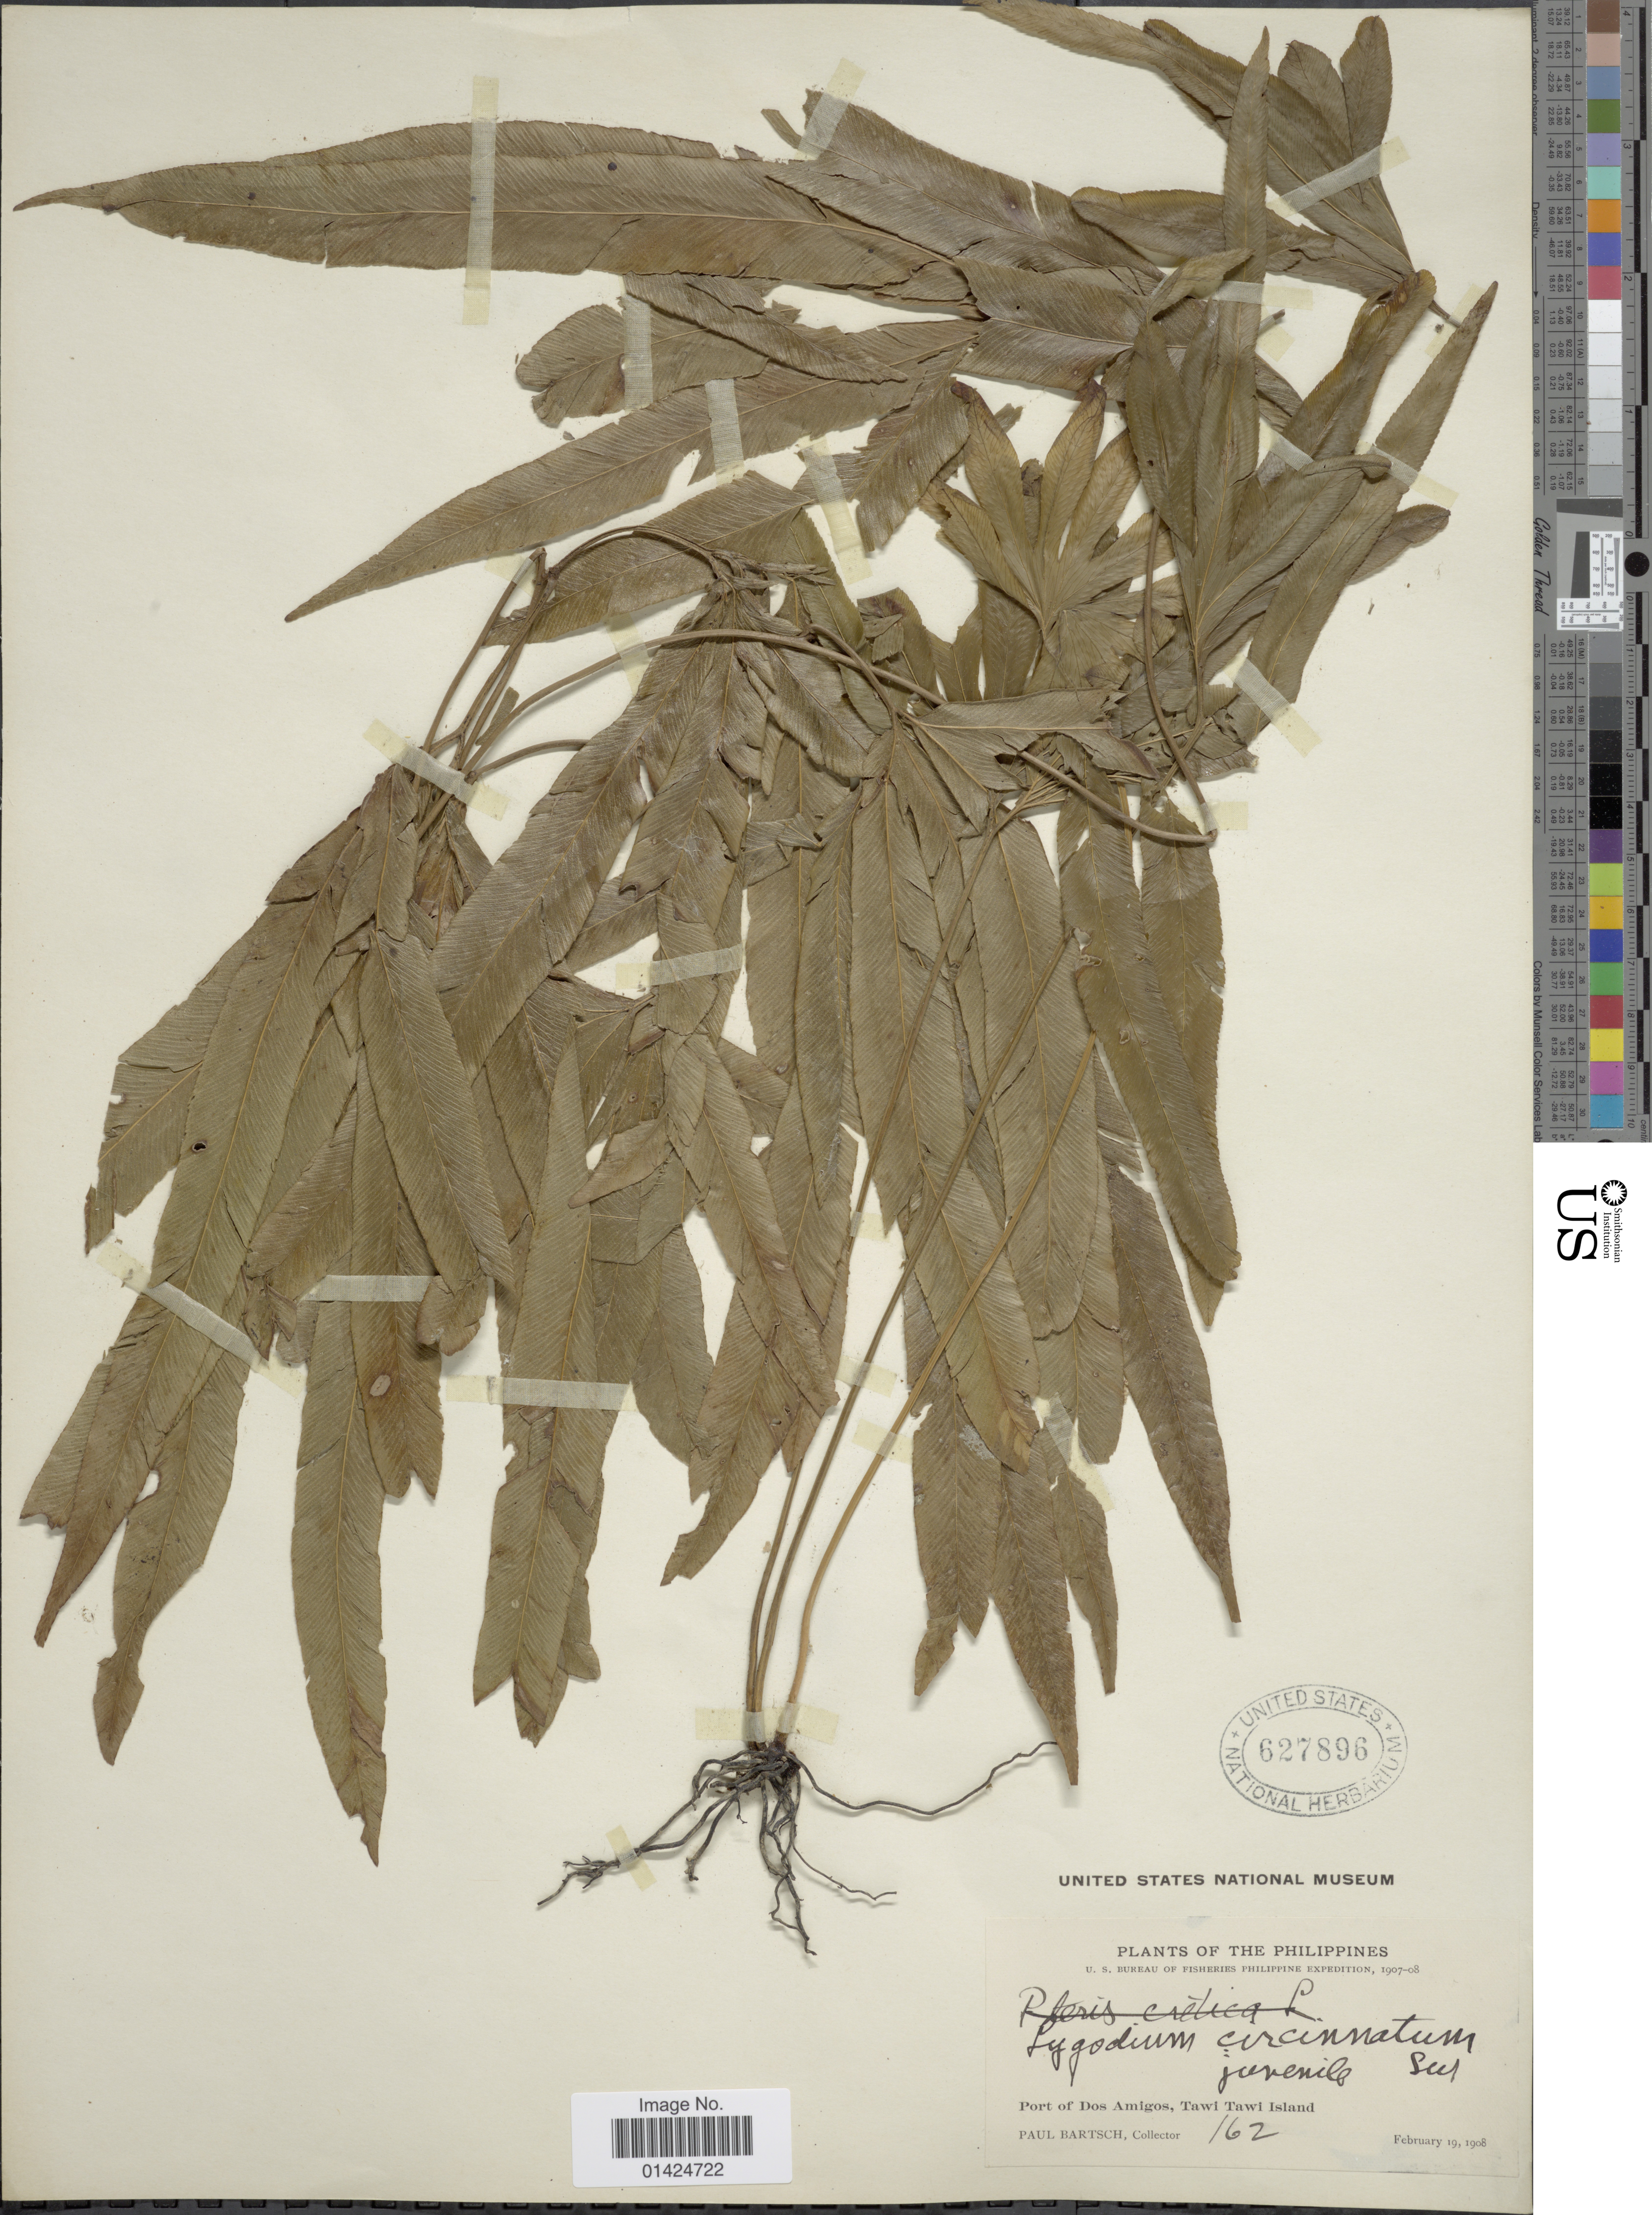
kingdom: Plantae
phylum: Tracheophyta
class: Polypodiopsida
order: Schizaeales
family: Lygodiaceae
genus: Lygodium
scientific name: Lygodium circinnatum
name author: (Burm. f.) Sw.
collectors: P. Bartsch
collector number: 162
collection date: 1908-02-19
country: Philippines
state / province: Muslim Mindanao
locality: Port of Dos Amigos, Tawi Tawi Island.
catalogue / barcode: US 627896